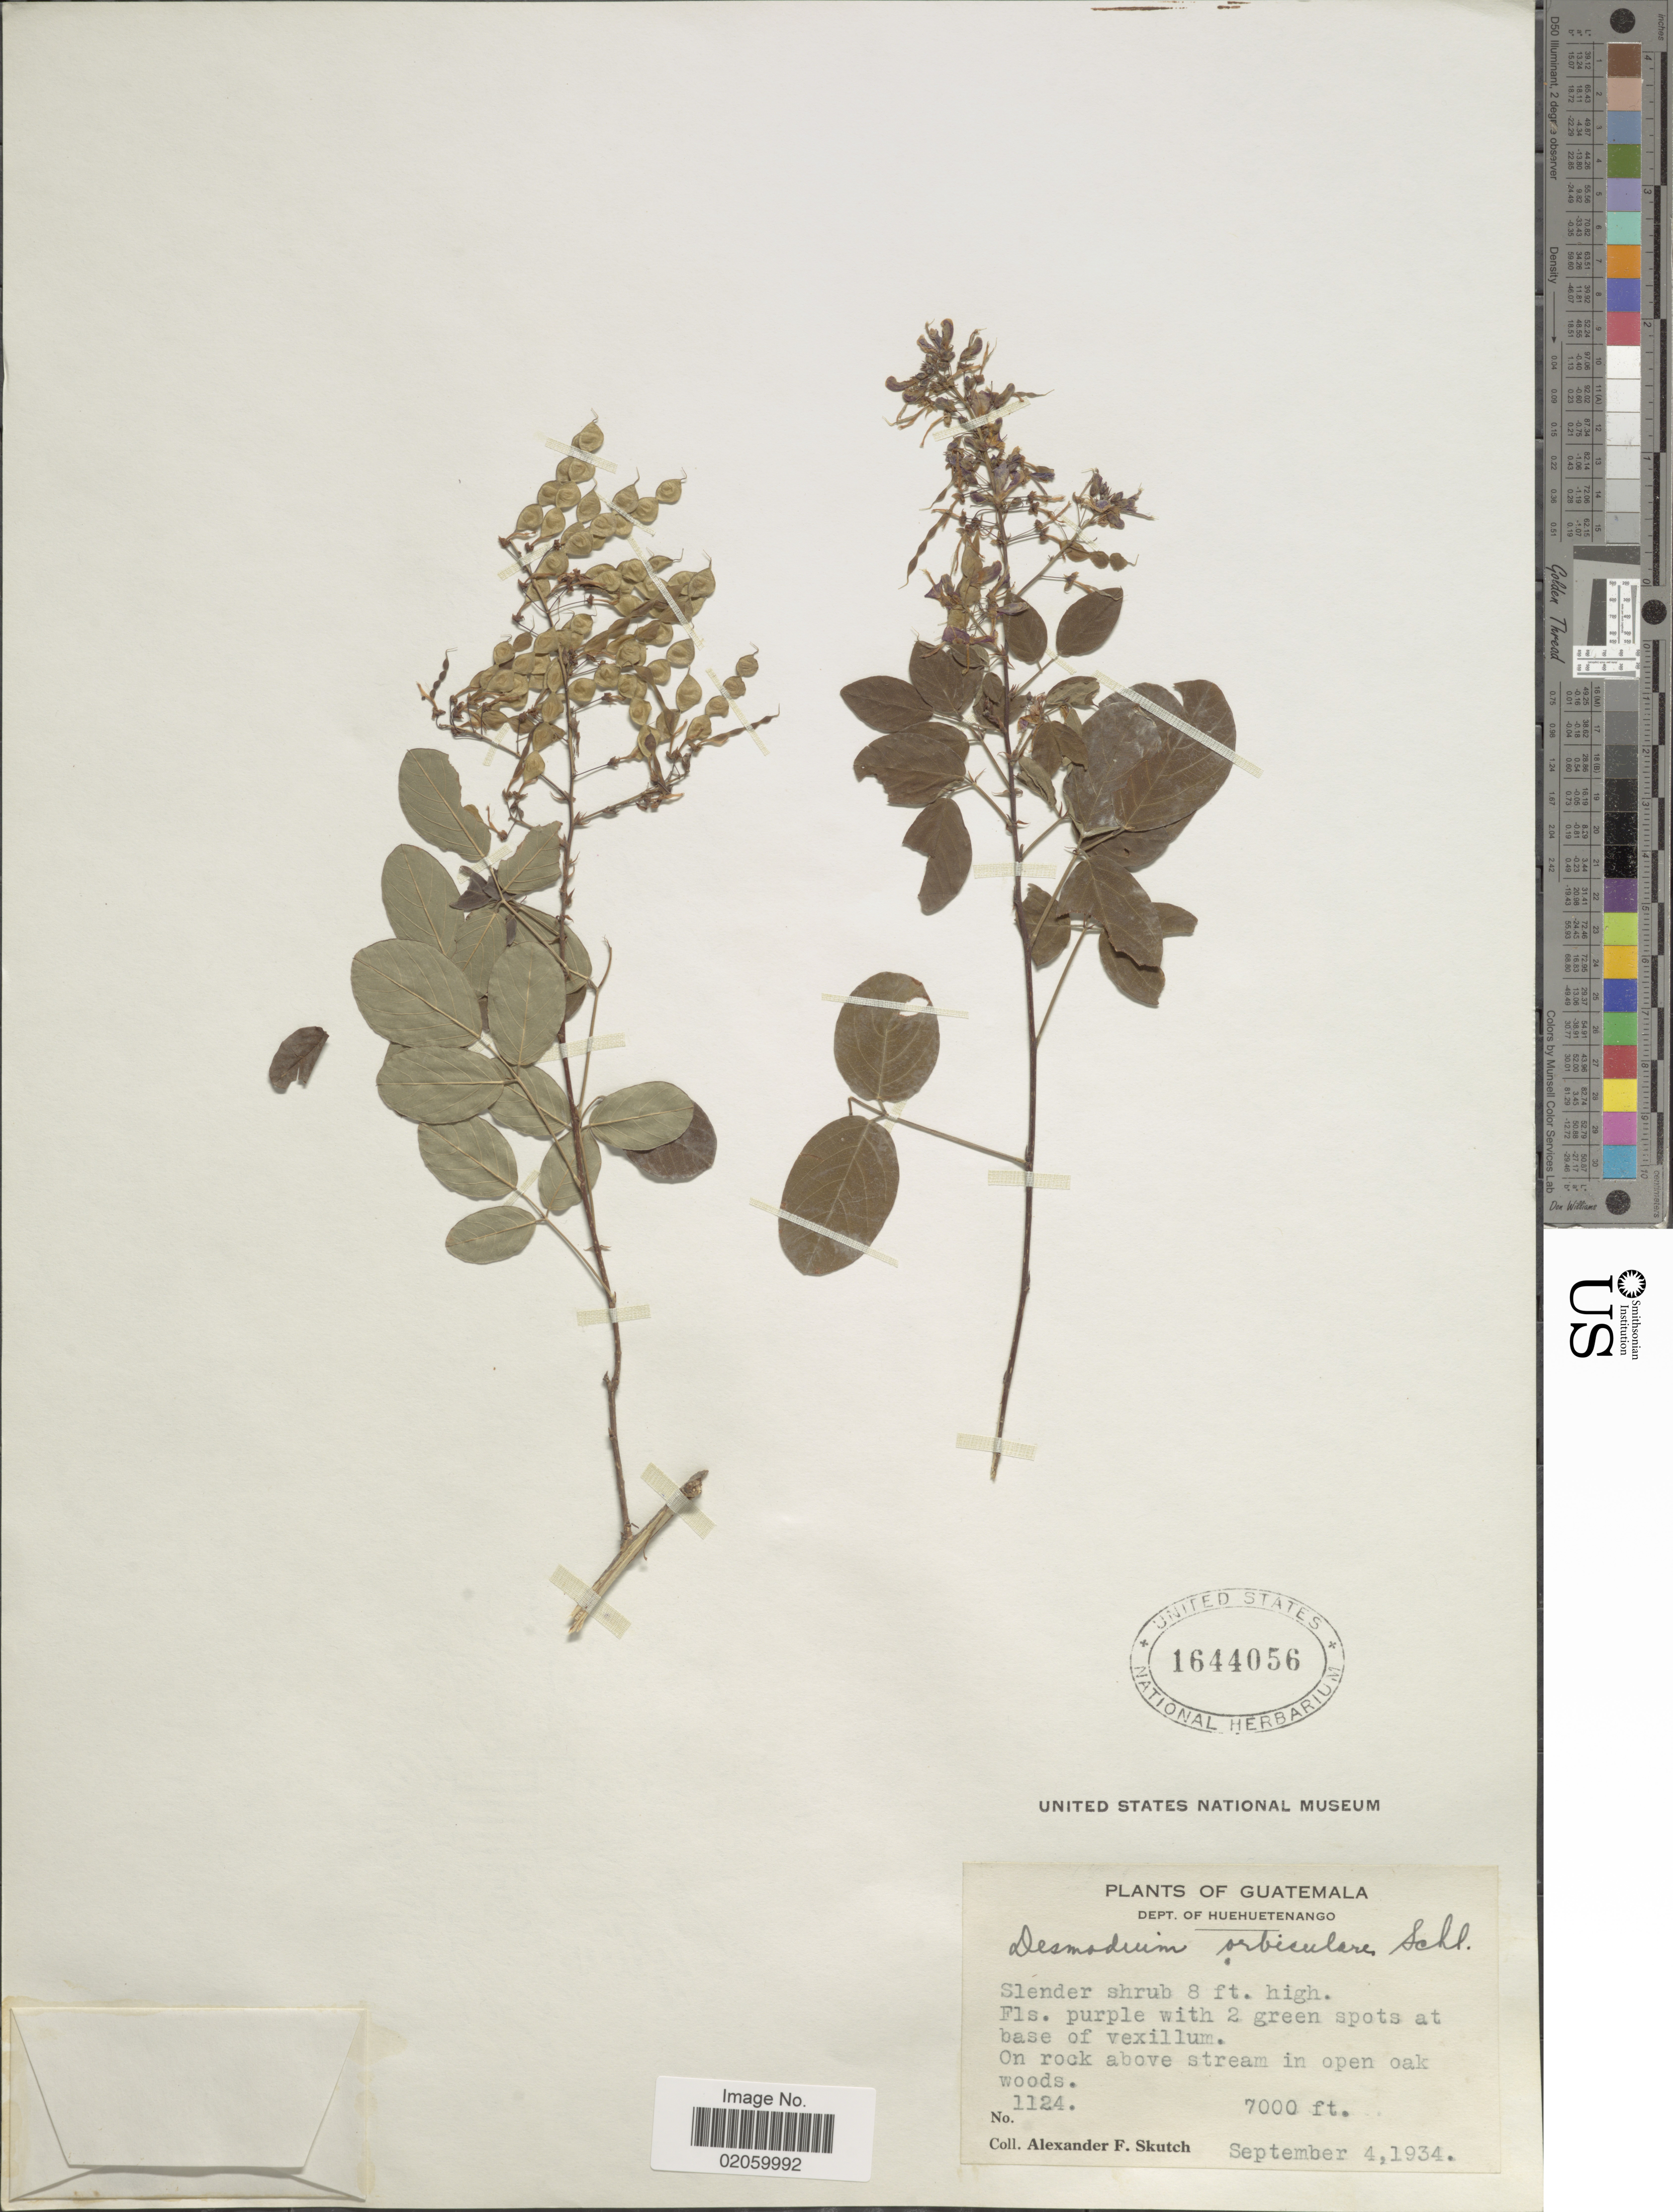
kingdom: Plantae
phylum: Tracheophyta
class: Magnoliopsida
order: Fabales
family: Fabaceae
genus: Desmodium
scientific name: Desmodium orbiculare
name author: Schltdl.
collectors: A. F. Skutch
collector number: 1124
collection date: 1934-09-04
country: Guatemala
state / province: Huehuetenango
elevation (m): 2134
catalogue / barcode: US 1644056